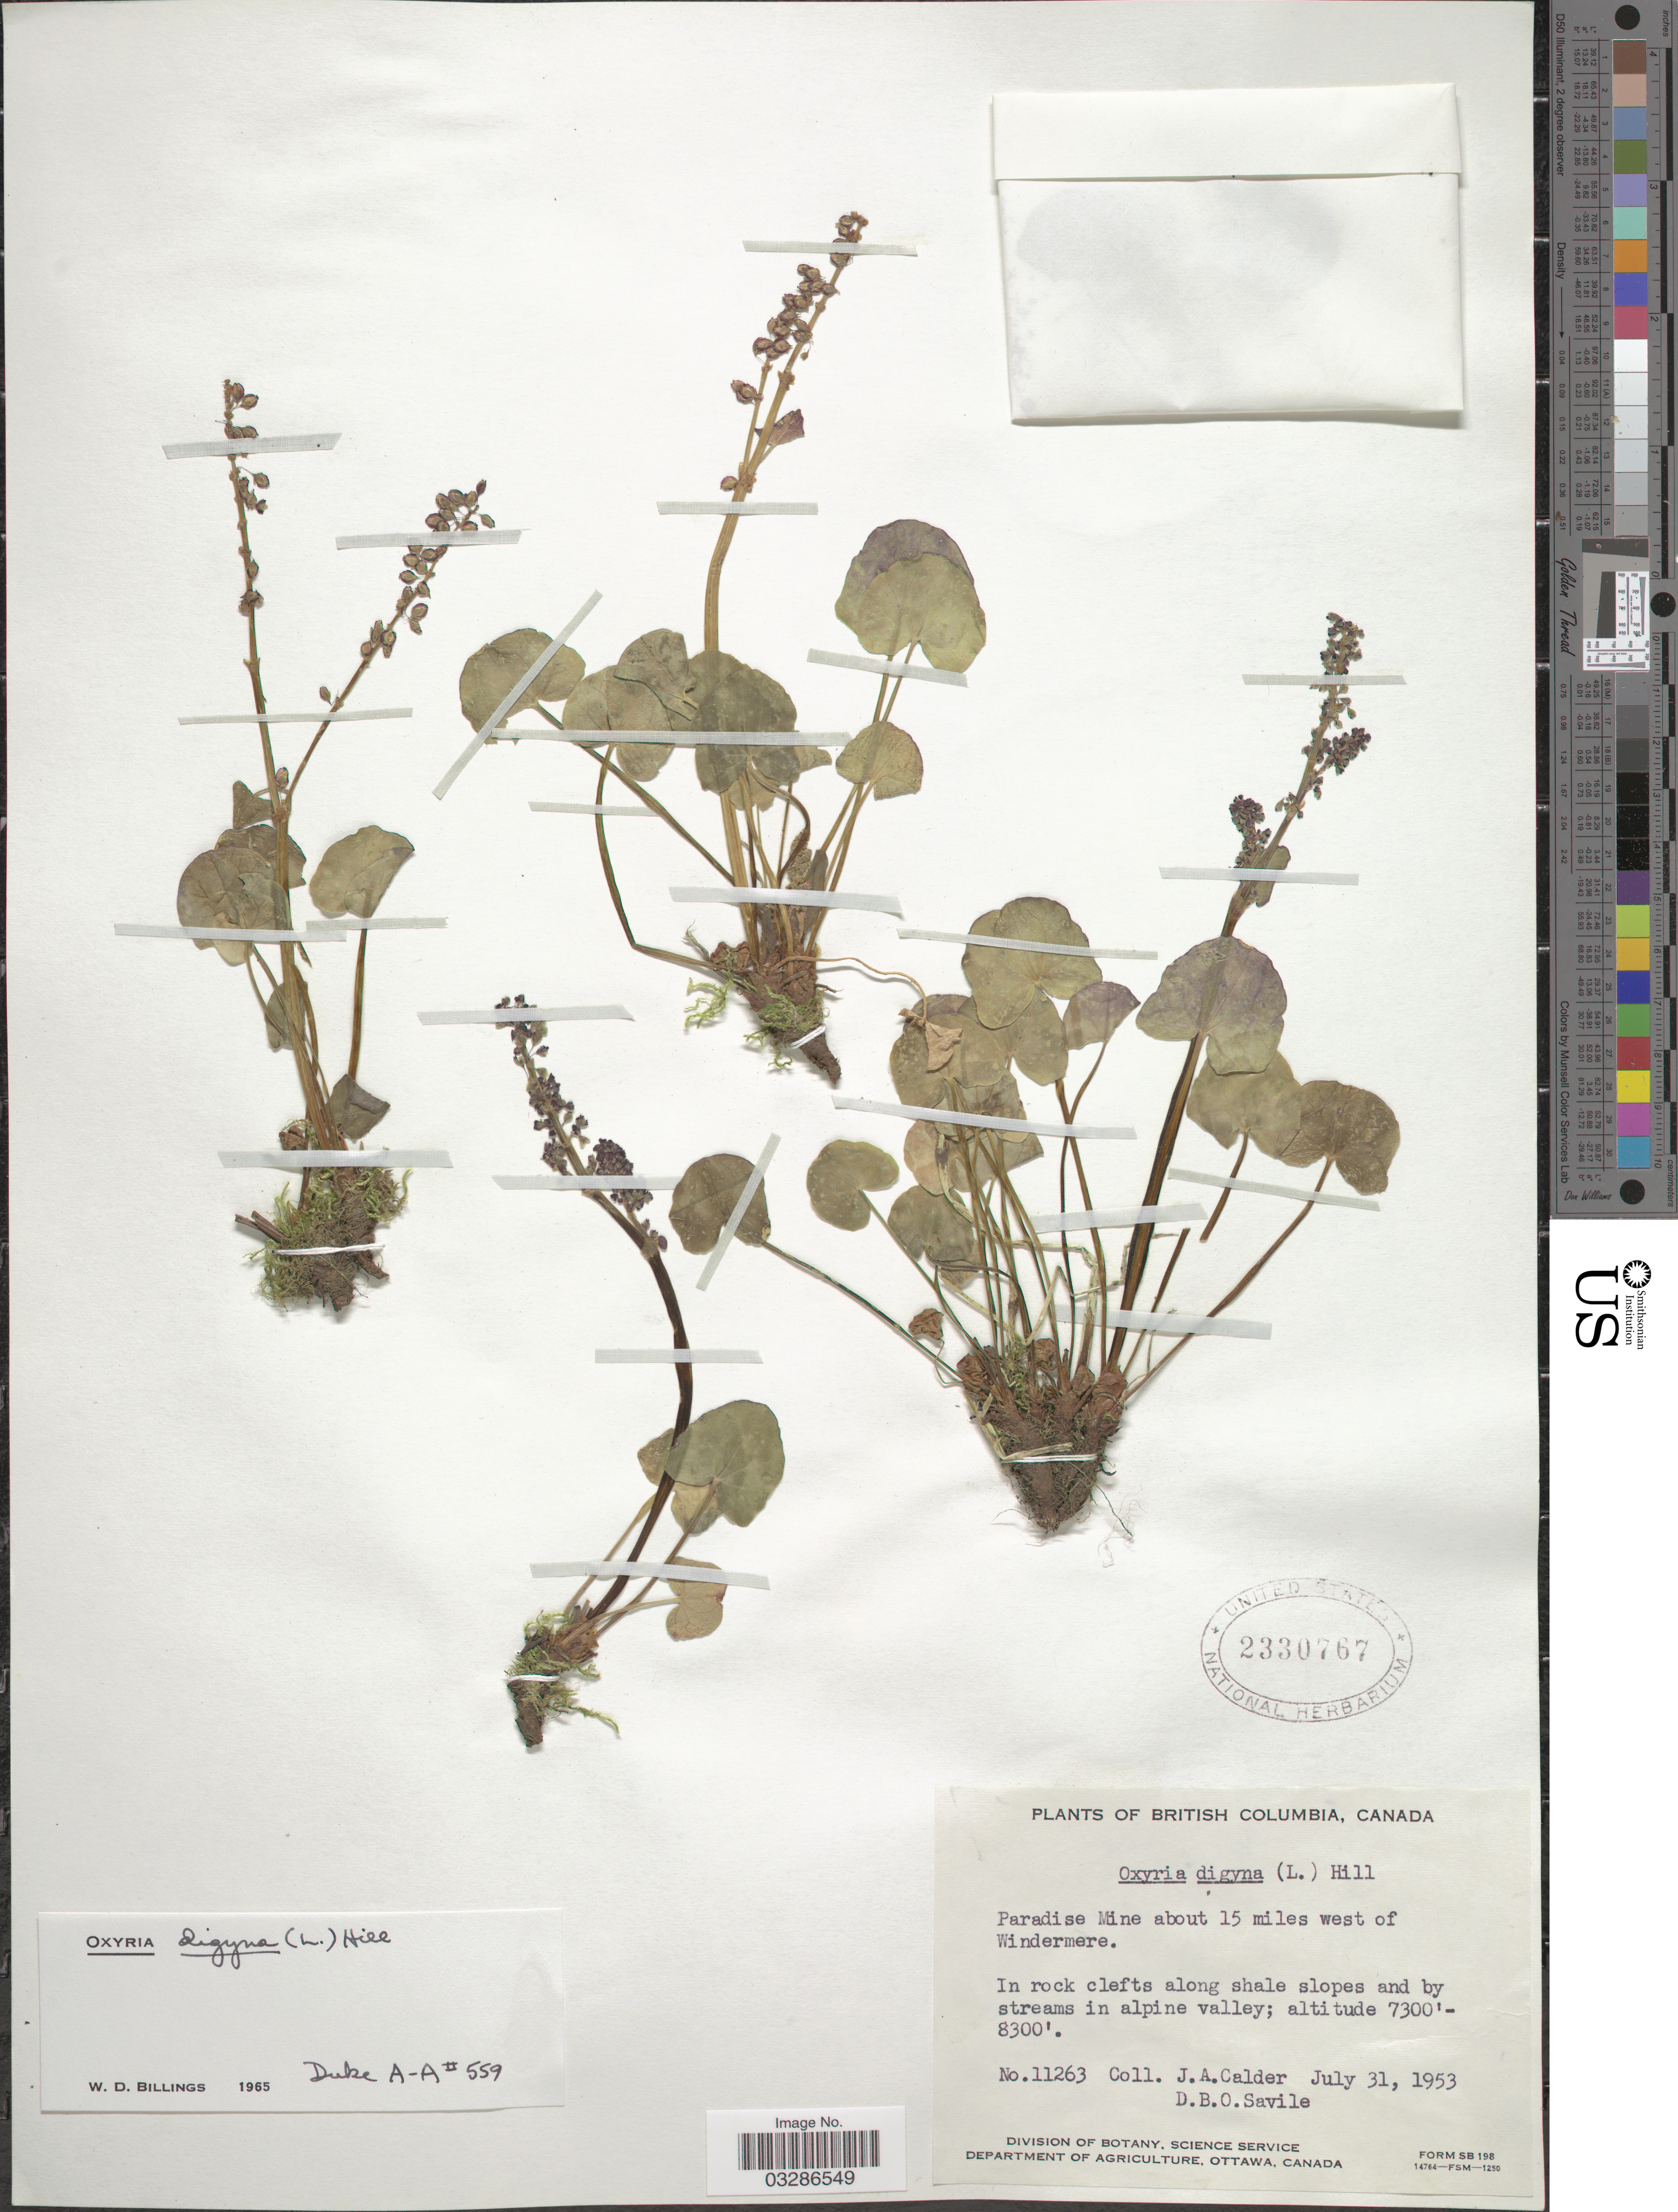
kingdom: Plantae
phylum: Tracheophyta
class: Magnoliopsida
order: Caryophyllales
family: Polygonaceae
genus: Oxyria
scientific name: Oxyria digyna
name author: (L.) Hill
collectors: J. A. Calder & D. Savile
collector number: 11263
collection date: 1953-07-31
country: Canada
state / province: British Columbia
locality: Paradide Mine about 15 miles west of Windermere.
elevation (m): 2225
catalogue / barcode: US 2330767